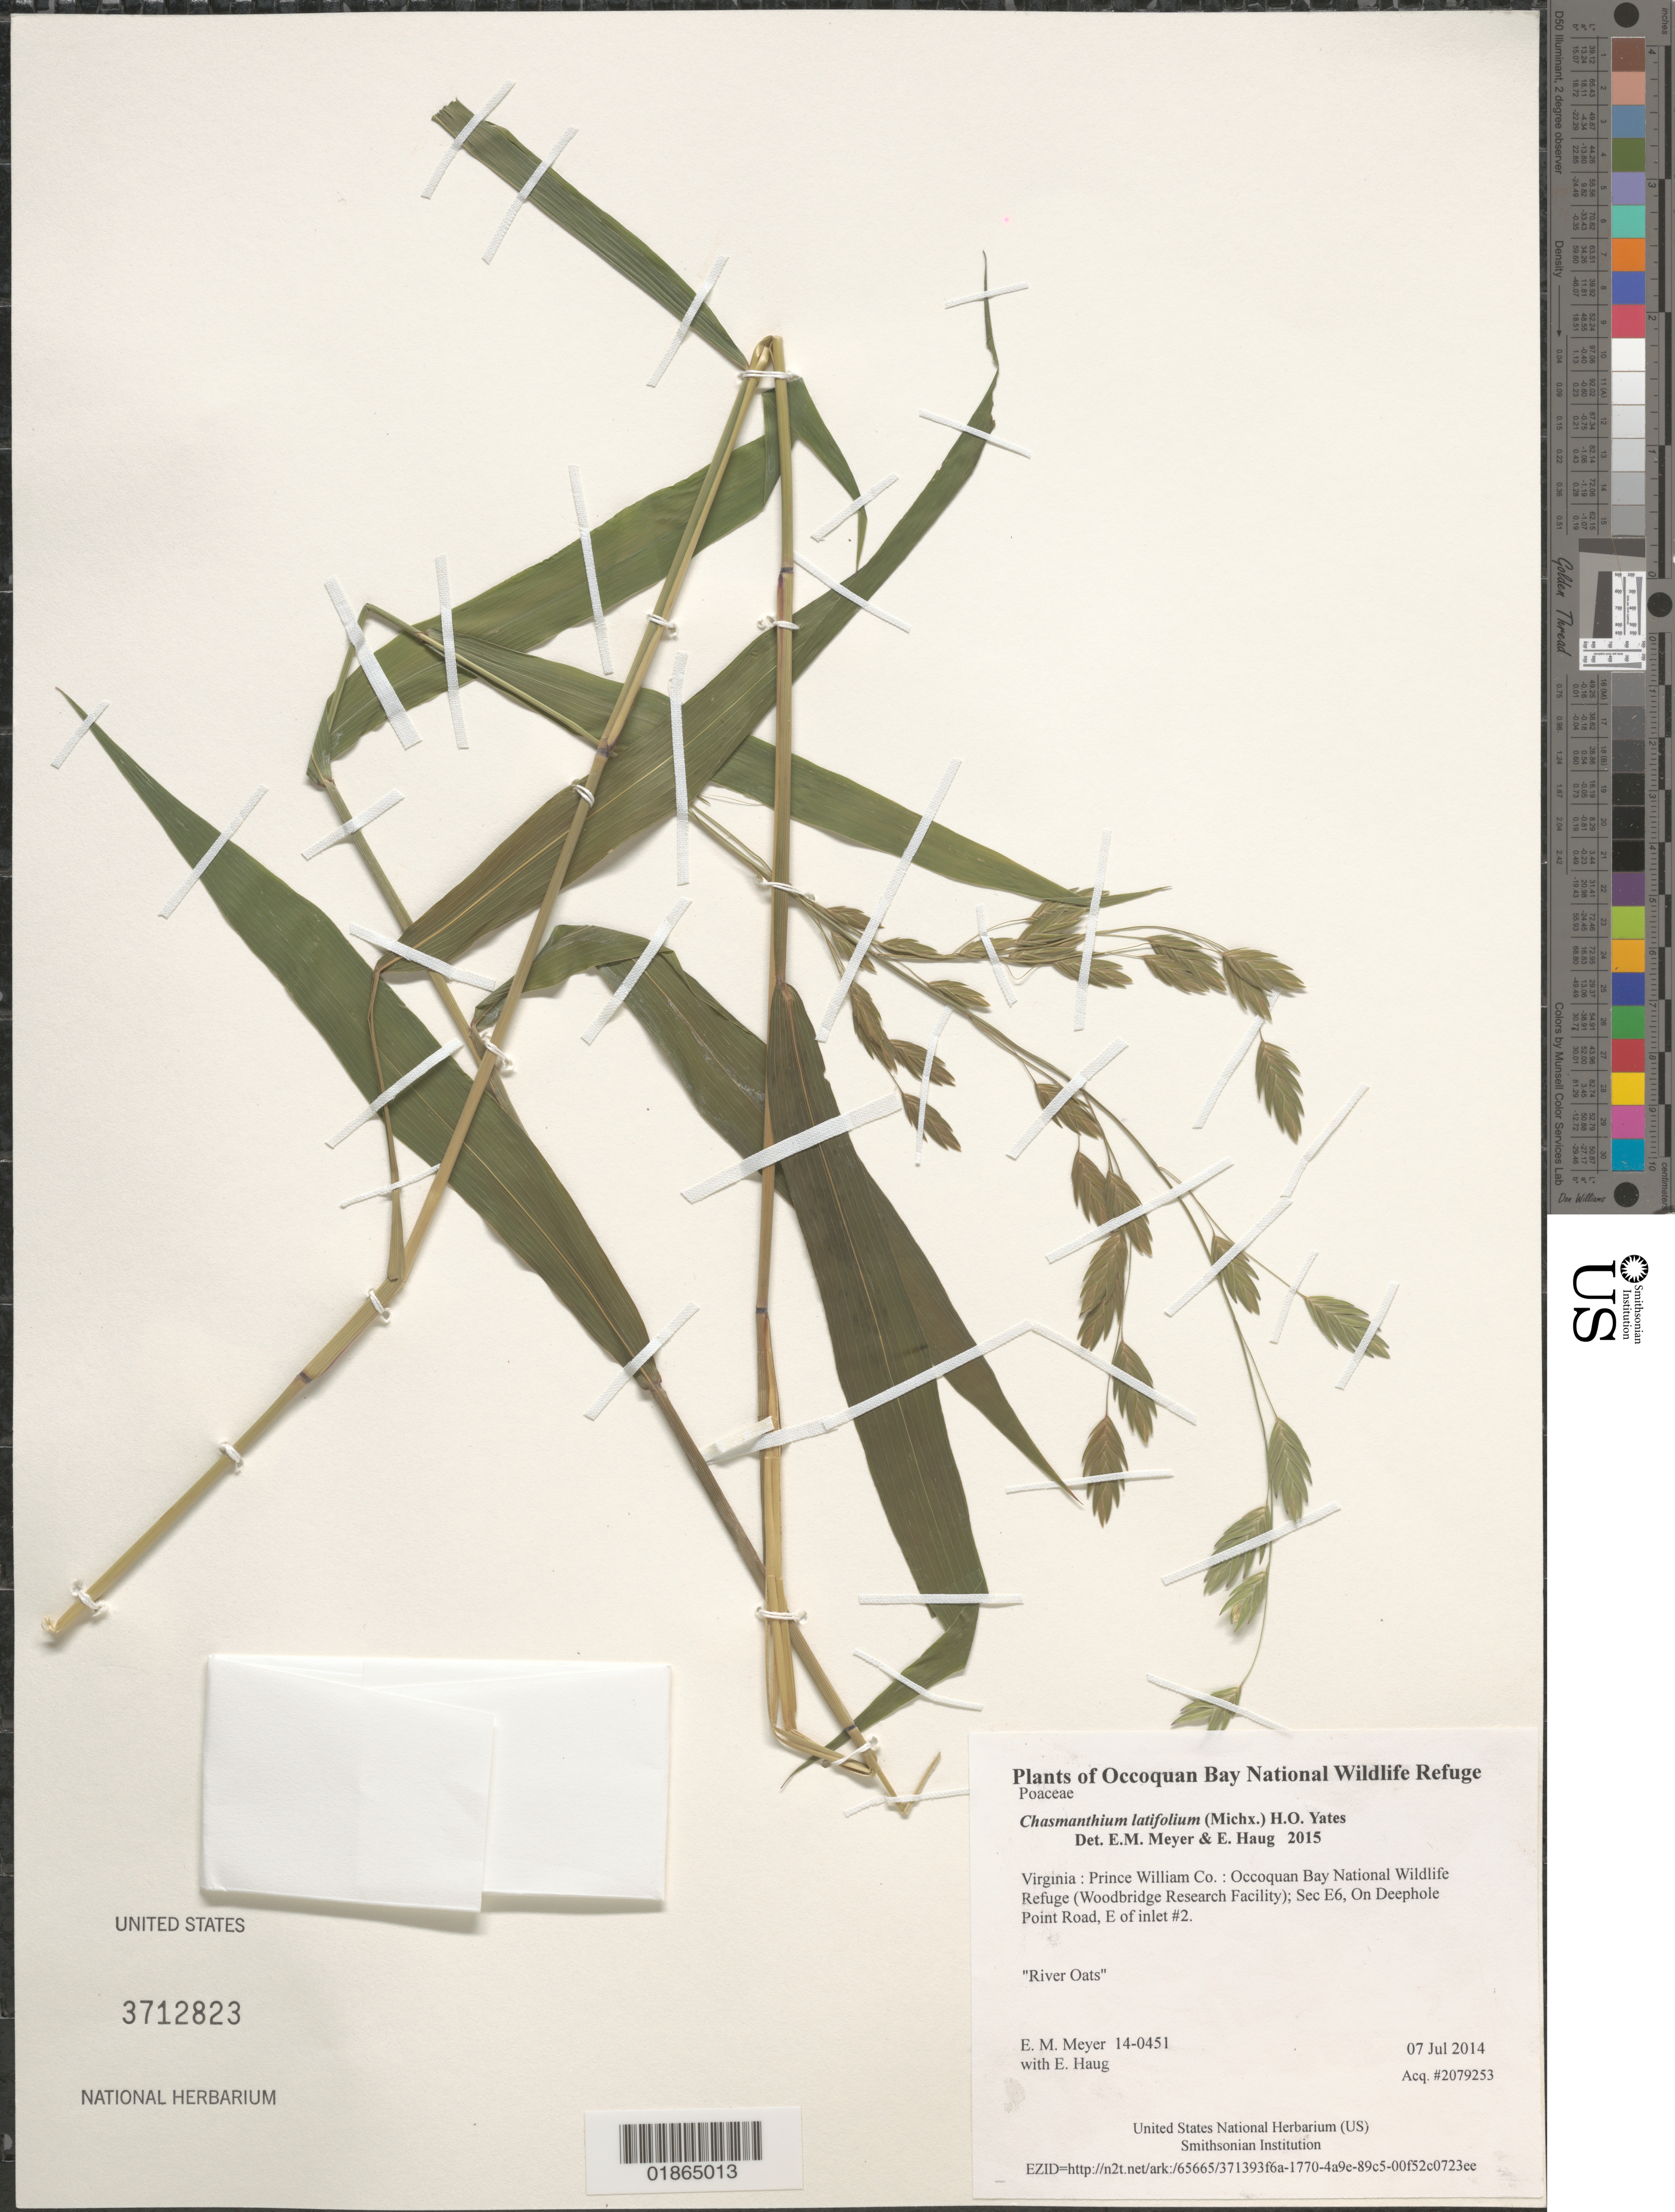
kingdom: Plantae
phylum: Tracheophyta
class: Liliopsida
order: Poales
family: Poaceae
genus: Chasmanthium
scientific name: Chasmanthium latifolium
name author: (Michx.) H.O. Yates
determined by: Meyer, E. M.; Haug, E.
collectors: E. M. Meyer & E. Haug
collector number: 14-0451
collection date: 2014-07-07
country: United States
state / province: Virginia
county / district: Prince William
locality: Occoquan Bay National Wildlife Refuge (Woodbridge Research Facility); Sec E6, On Deephole Point Road, E of inlet #2.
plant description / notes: River Oats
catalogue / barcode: US 3712823